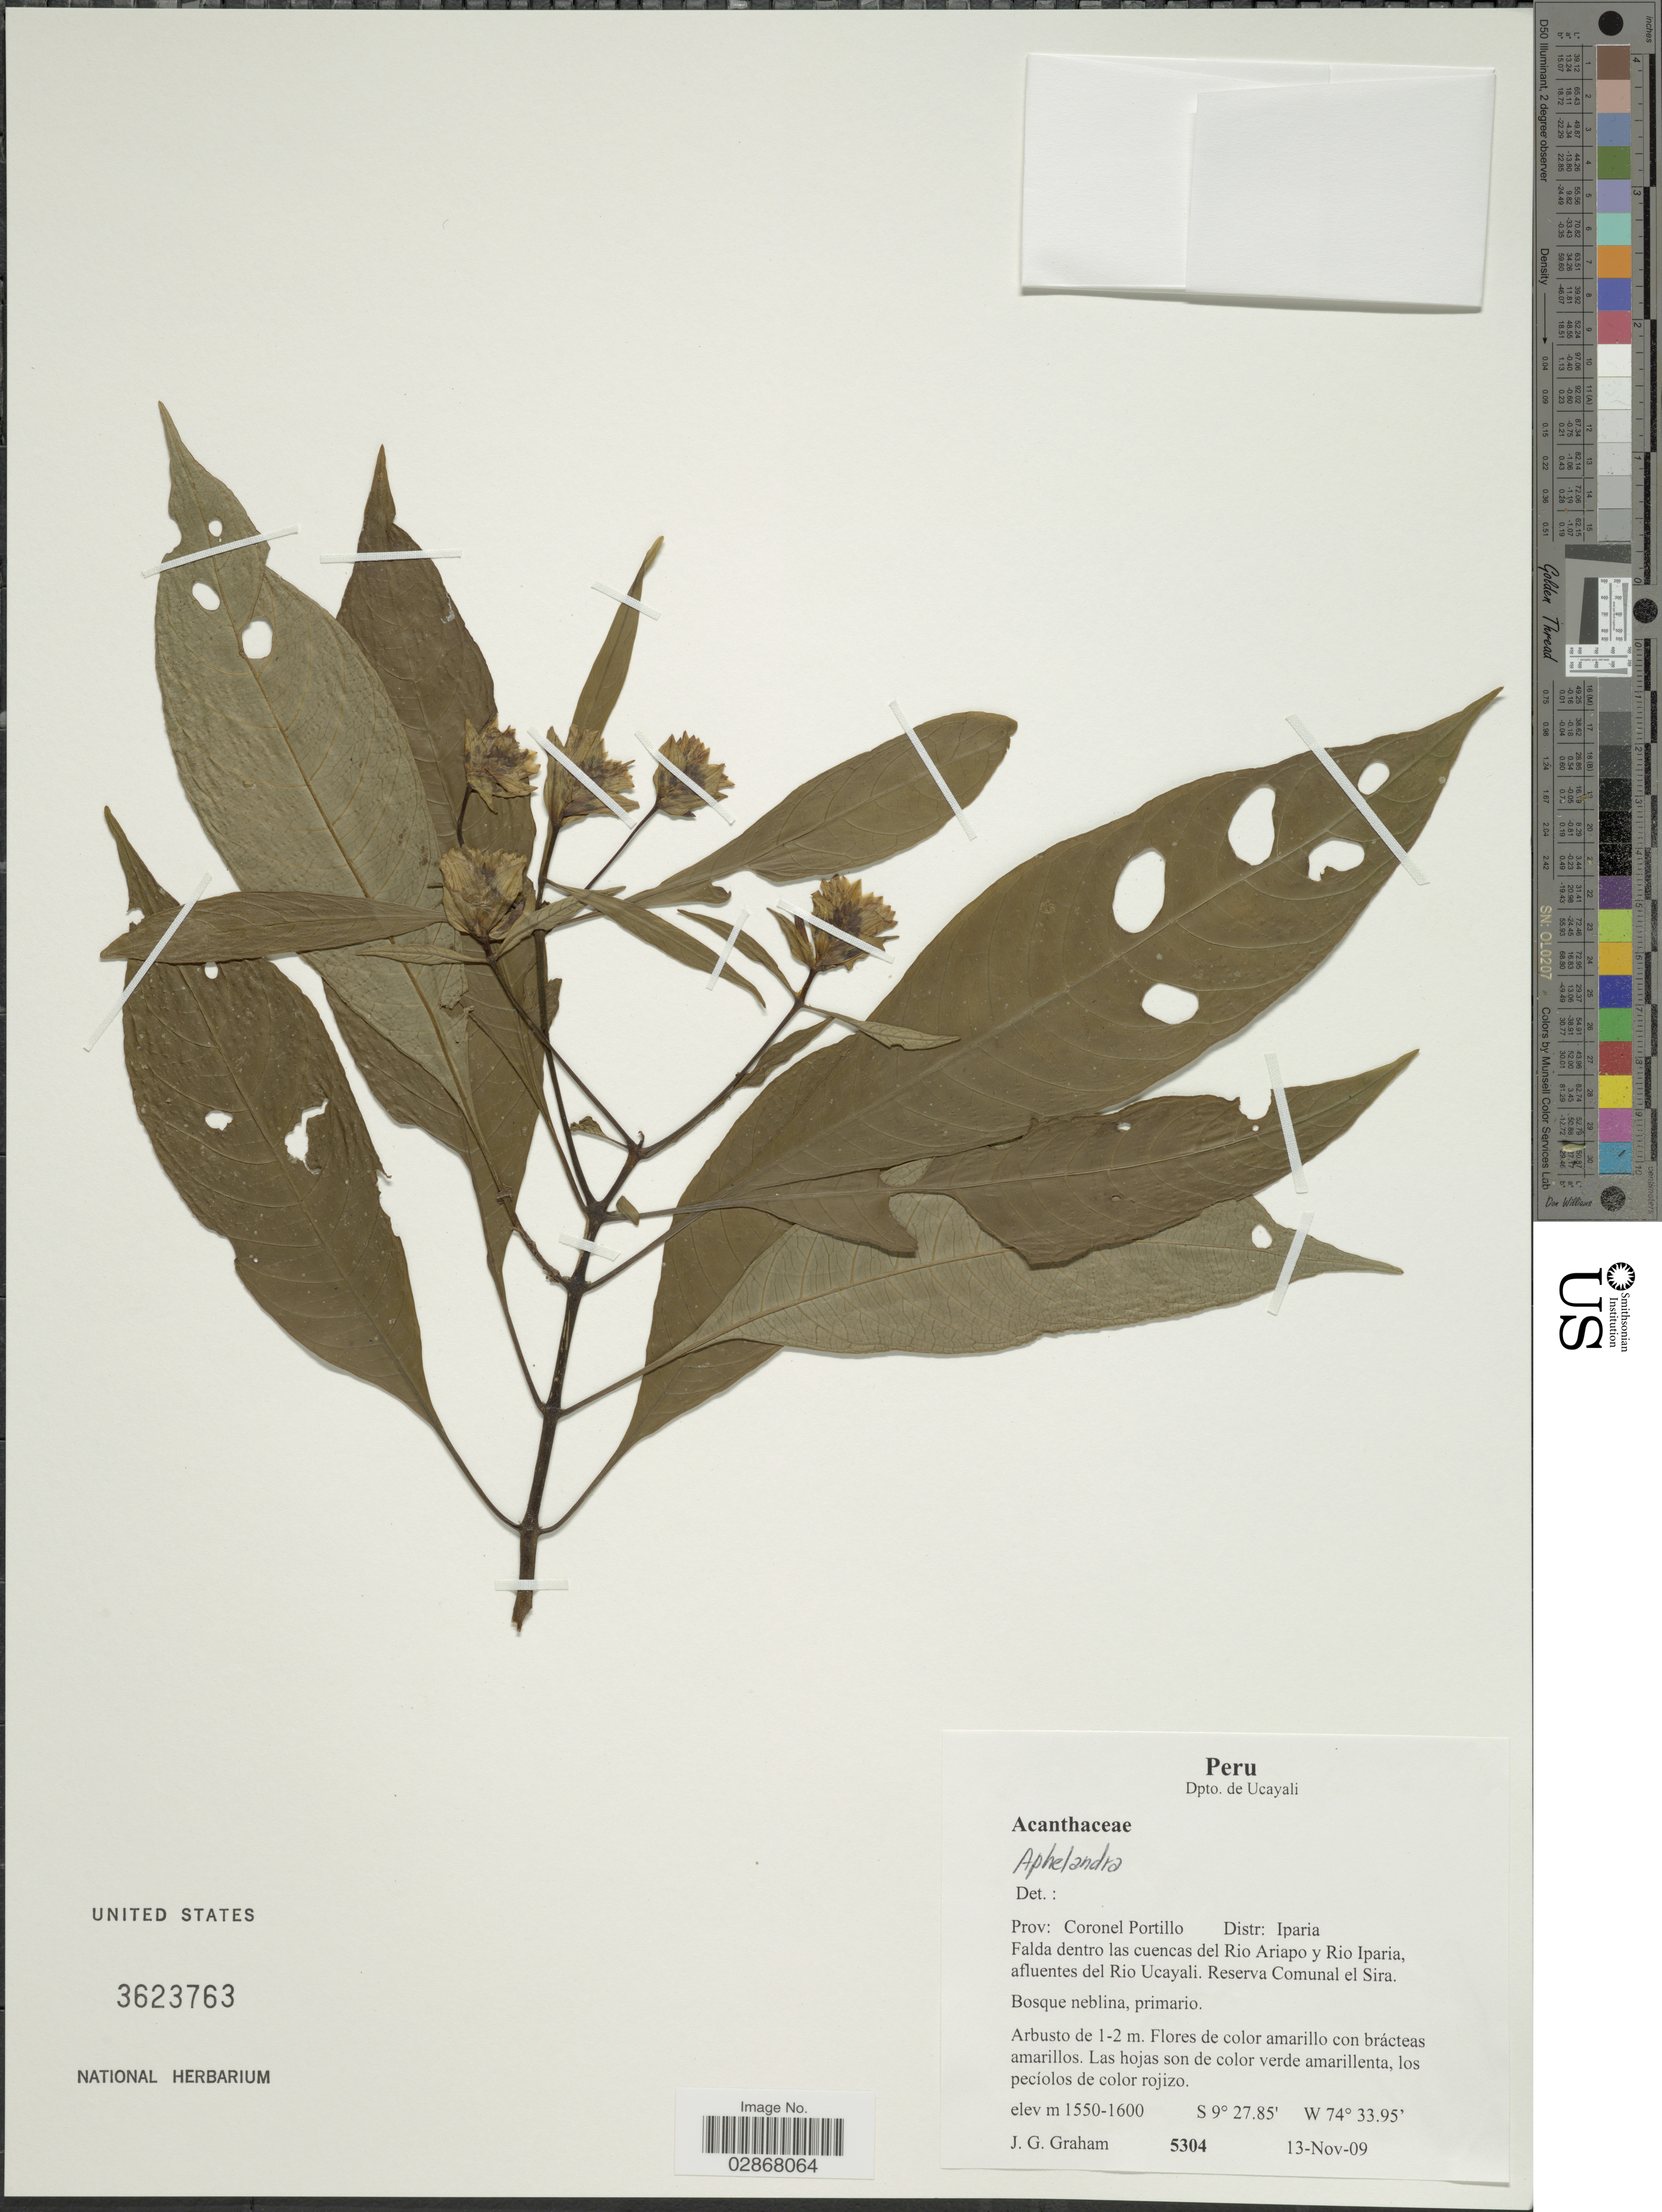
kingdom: Plantae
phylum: Tracheophyta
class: Magnoliopsida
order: Lamiales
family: Acanthaceae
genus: Aphelandra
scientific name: Aphelandra sp.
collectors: J. Graham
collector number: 5304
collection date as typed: Transcribed d/m/y: 13/11/9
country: Peru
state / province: Ucayali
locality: Dpto. de Ucayali. Prov: Coronel Portillo. Distr: Iparia. Falda dentro las cuencas del Rio Ariapo y Rio Iparia, afluentes del Rio Ucayali. Reserva Comunal el Sira.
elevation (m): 1550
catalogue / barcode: US 3623763